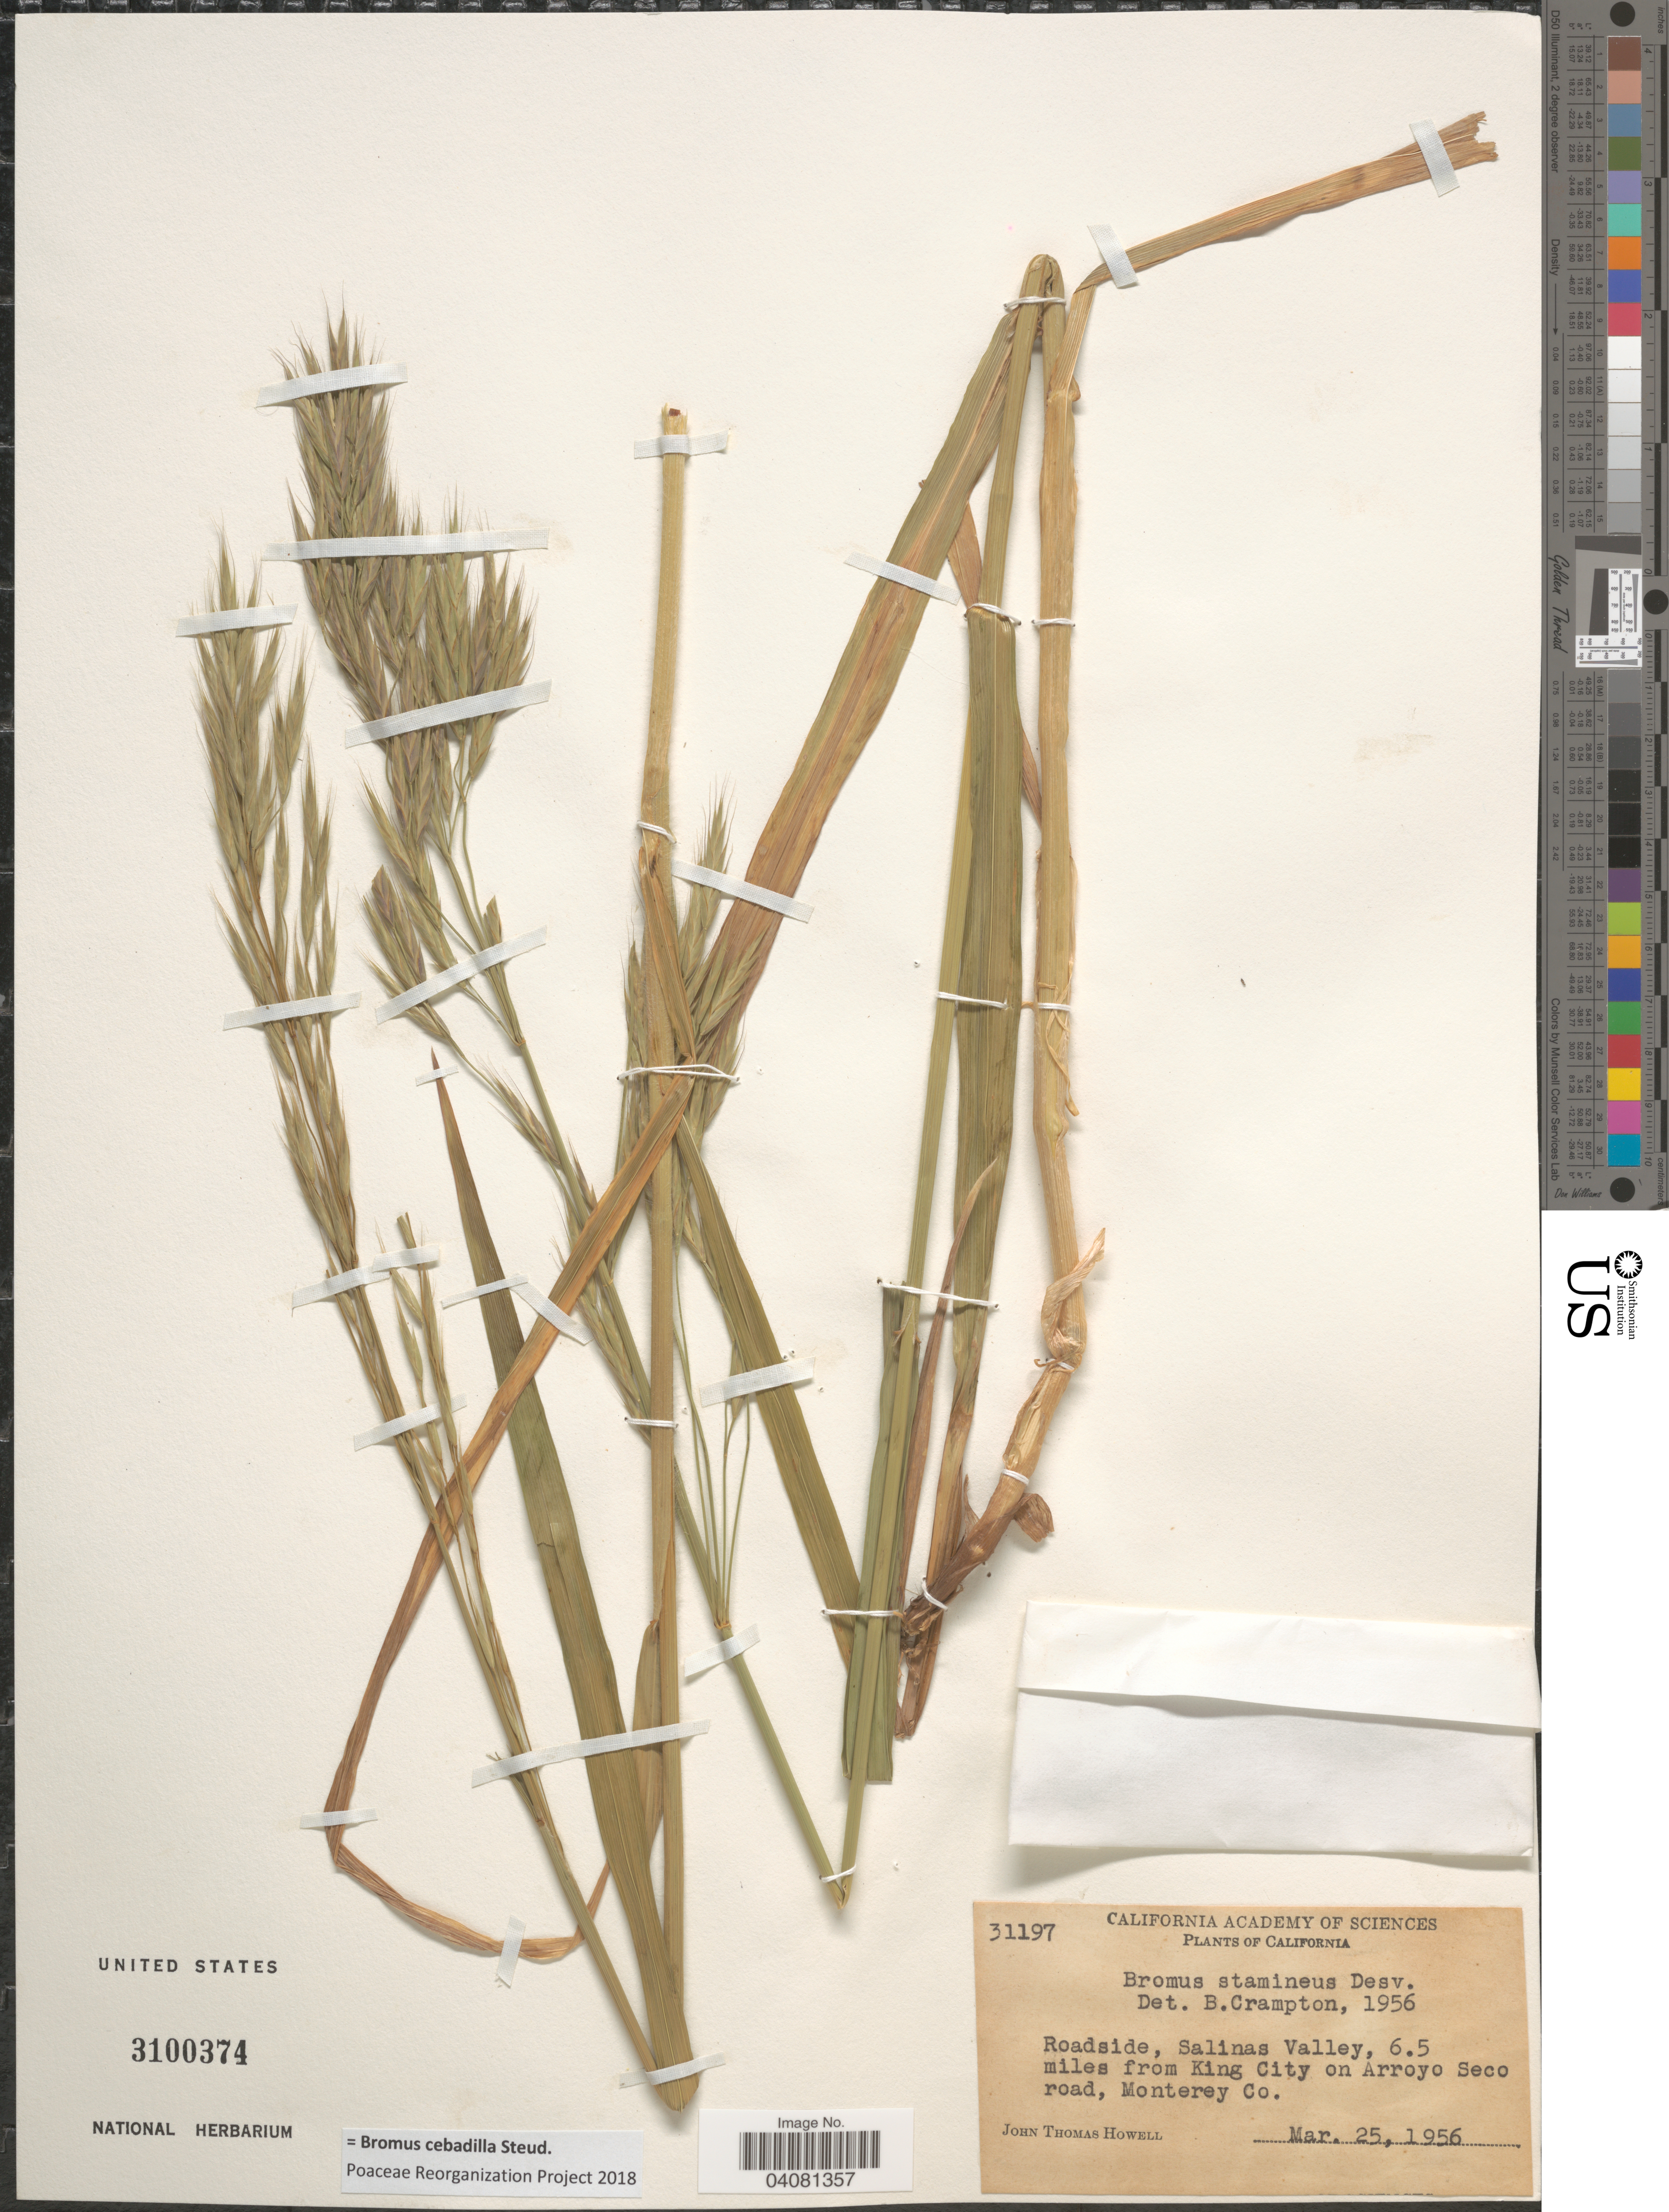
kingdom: Plantae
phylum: Tracheophyta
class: Liliopsida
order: Poales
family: Poaceae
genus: Bromus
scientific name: Bromus cebadilla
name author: Steud.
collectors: J. T. Howell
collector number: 31197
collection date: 1956-03-25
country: United States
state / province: California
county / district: Monterey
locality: Roadside, Salinas Valley, 6.5 miles from King City on Arroyo Seco road, Monterey Co.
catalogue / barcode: US 3100374